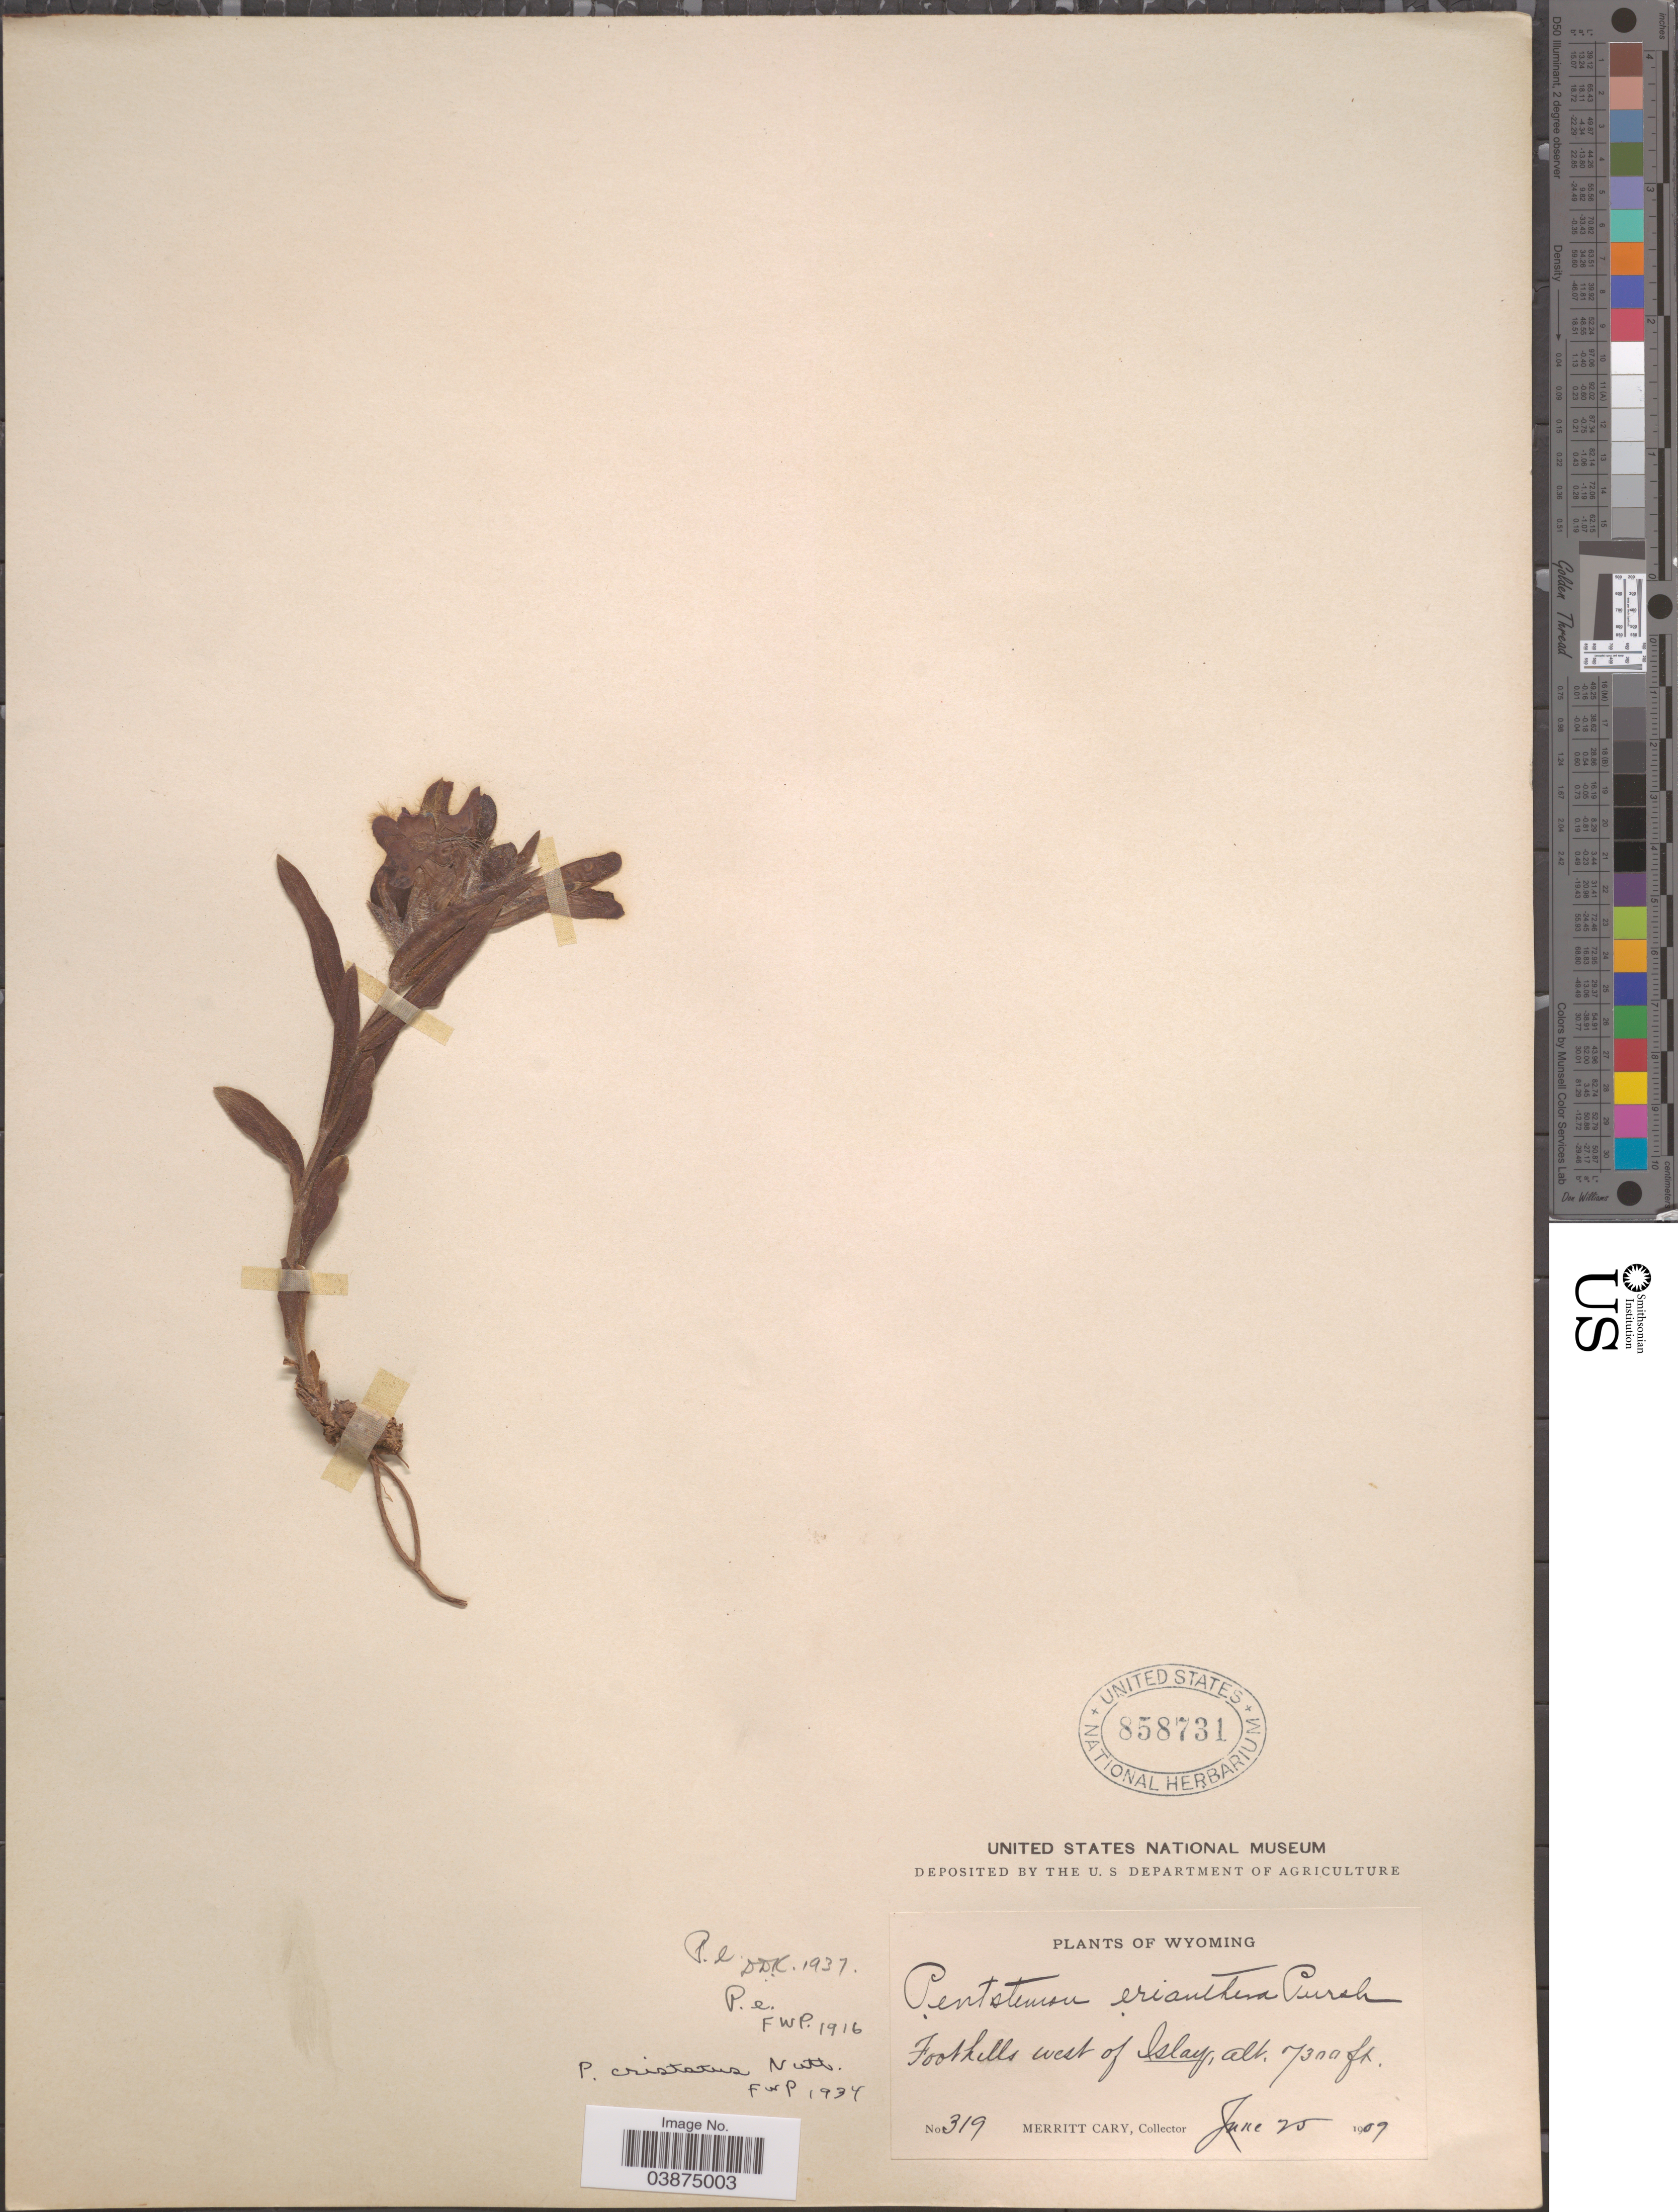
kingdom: Plantae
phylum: Tracheophyta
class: Magnoliopsida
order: Lamiales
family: Plantaginaceae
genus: Penstemon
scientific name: Penstemon eriantherus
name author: Pursh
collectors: M. Cary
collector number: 319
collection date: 1909-06-25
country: United States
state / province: Wyoming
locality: Foothills west of Islay.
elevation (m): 2225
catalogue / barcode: US 858731